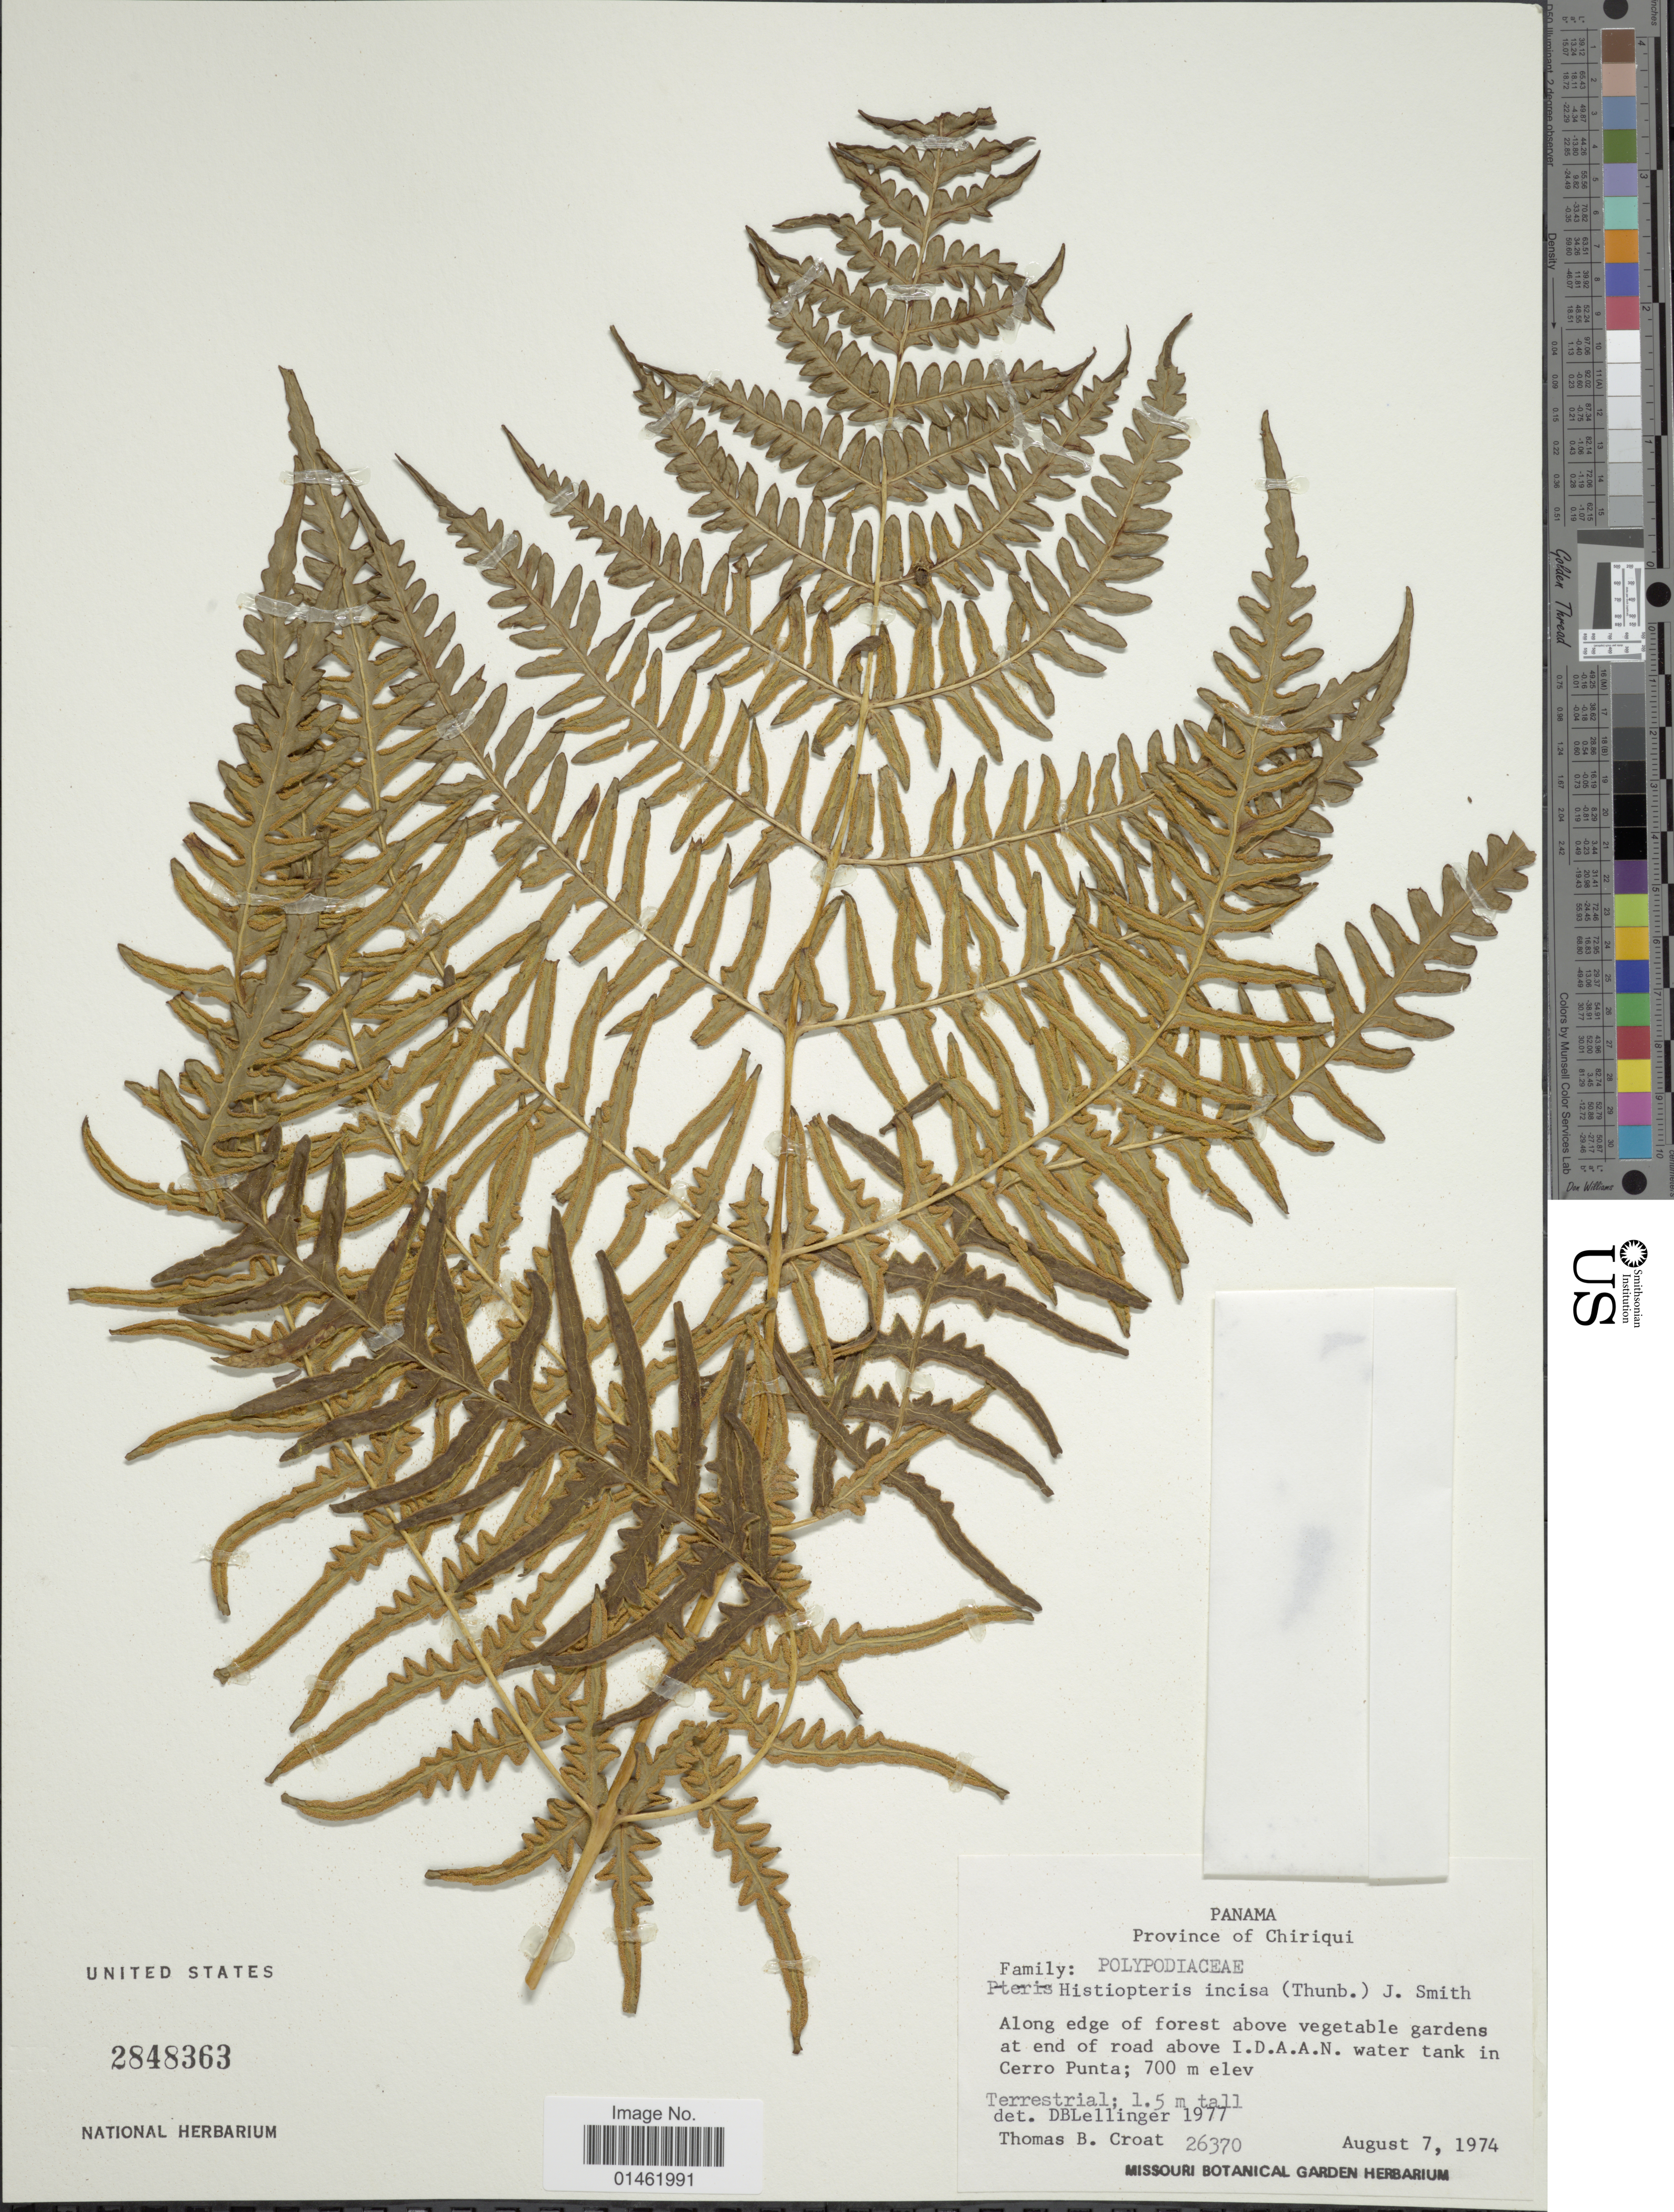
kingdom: Plantae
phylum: Tracheophyta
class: Polypodiopsida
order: Polypodiales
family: Dennstaedtiaceae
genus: Histiopteris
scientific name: Histiopteris incisa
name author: (Thunb.) J. Sm.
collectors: T. B. Croat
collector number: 26370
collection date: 1974-08-07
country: Panama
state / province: Chiriqui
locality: Province of Chiriqui, Along edge of forest above vegetable gardens at end of road above I.D.A.A.N. water tank in Cerro Punta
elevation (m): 700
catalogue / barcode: US 2848363